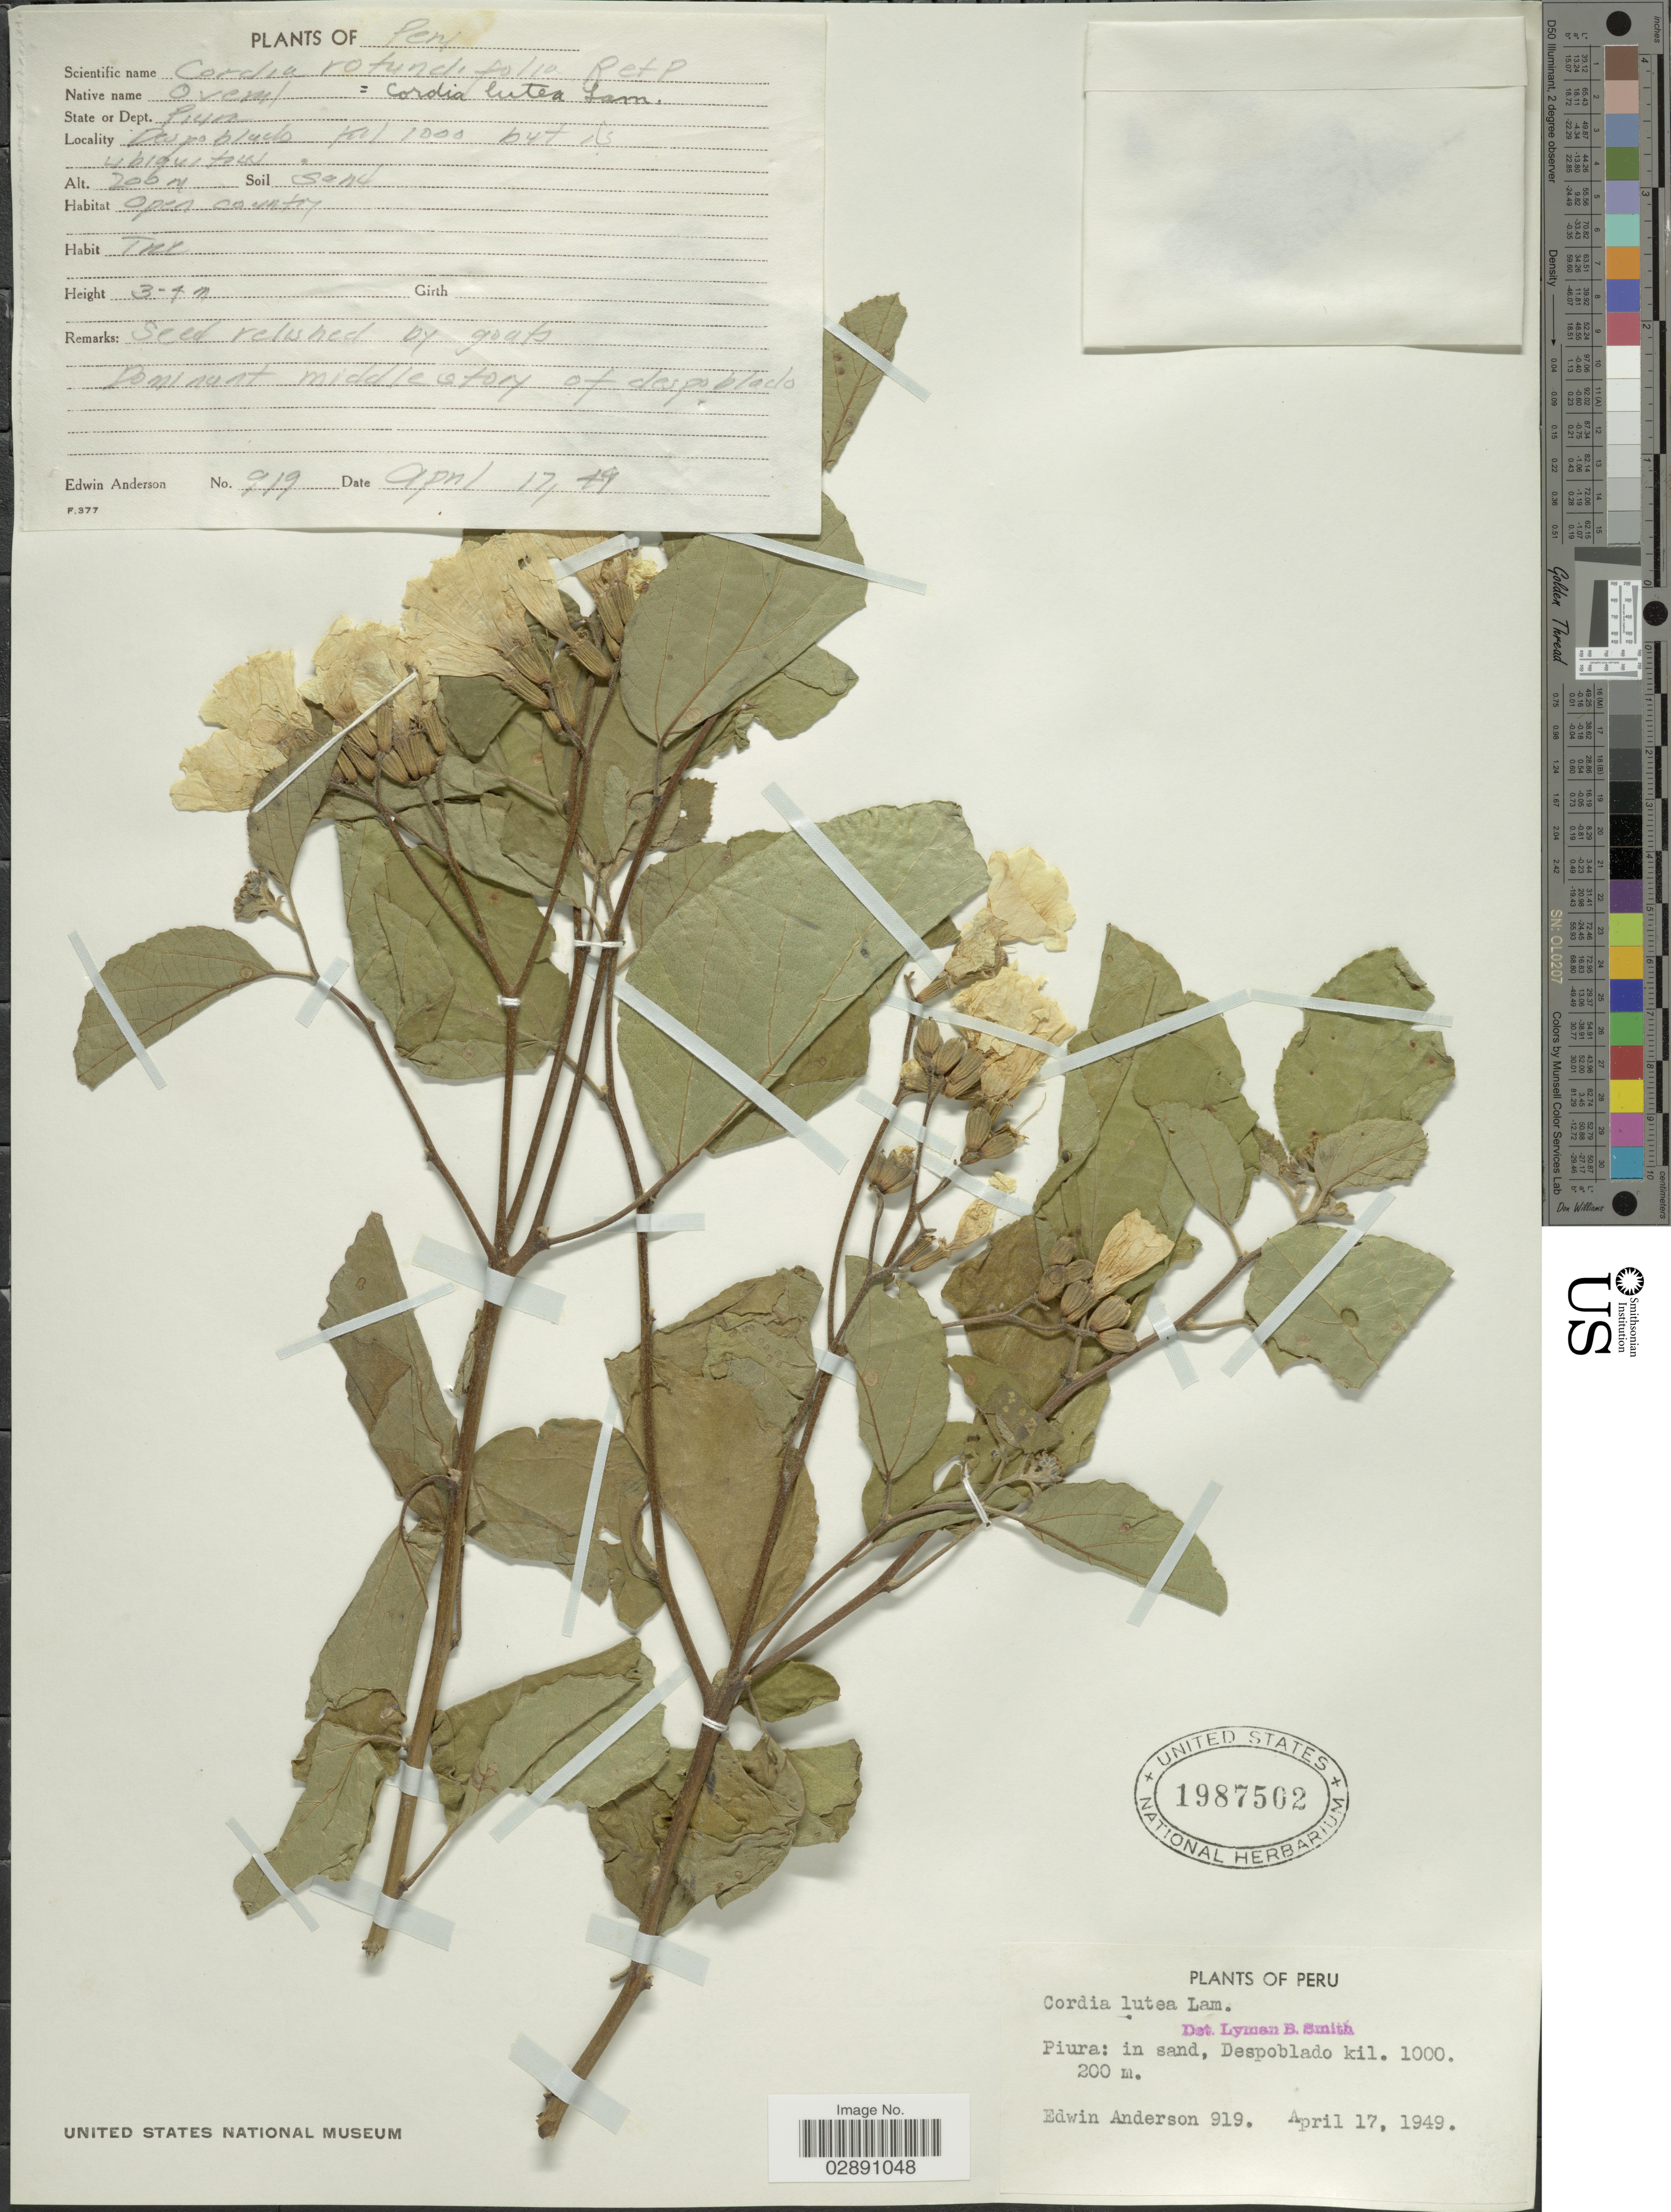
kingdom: Plantae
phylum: Tracheophyta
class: Magnoliopsida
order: Boraginales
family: Cordiaceae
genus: Cordia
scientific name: Cordia lutea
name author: Lam.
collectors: E. Anderson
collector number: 919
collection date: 1949-04-17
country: Peru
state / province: Piura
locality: Despoblado kil. 1000. but is ubiquitous. Dept. Piura.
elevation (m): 200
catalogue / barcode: US 1987502